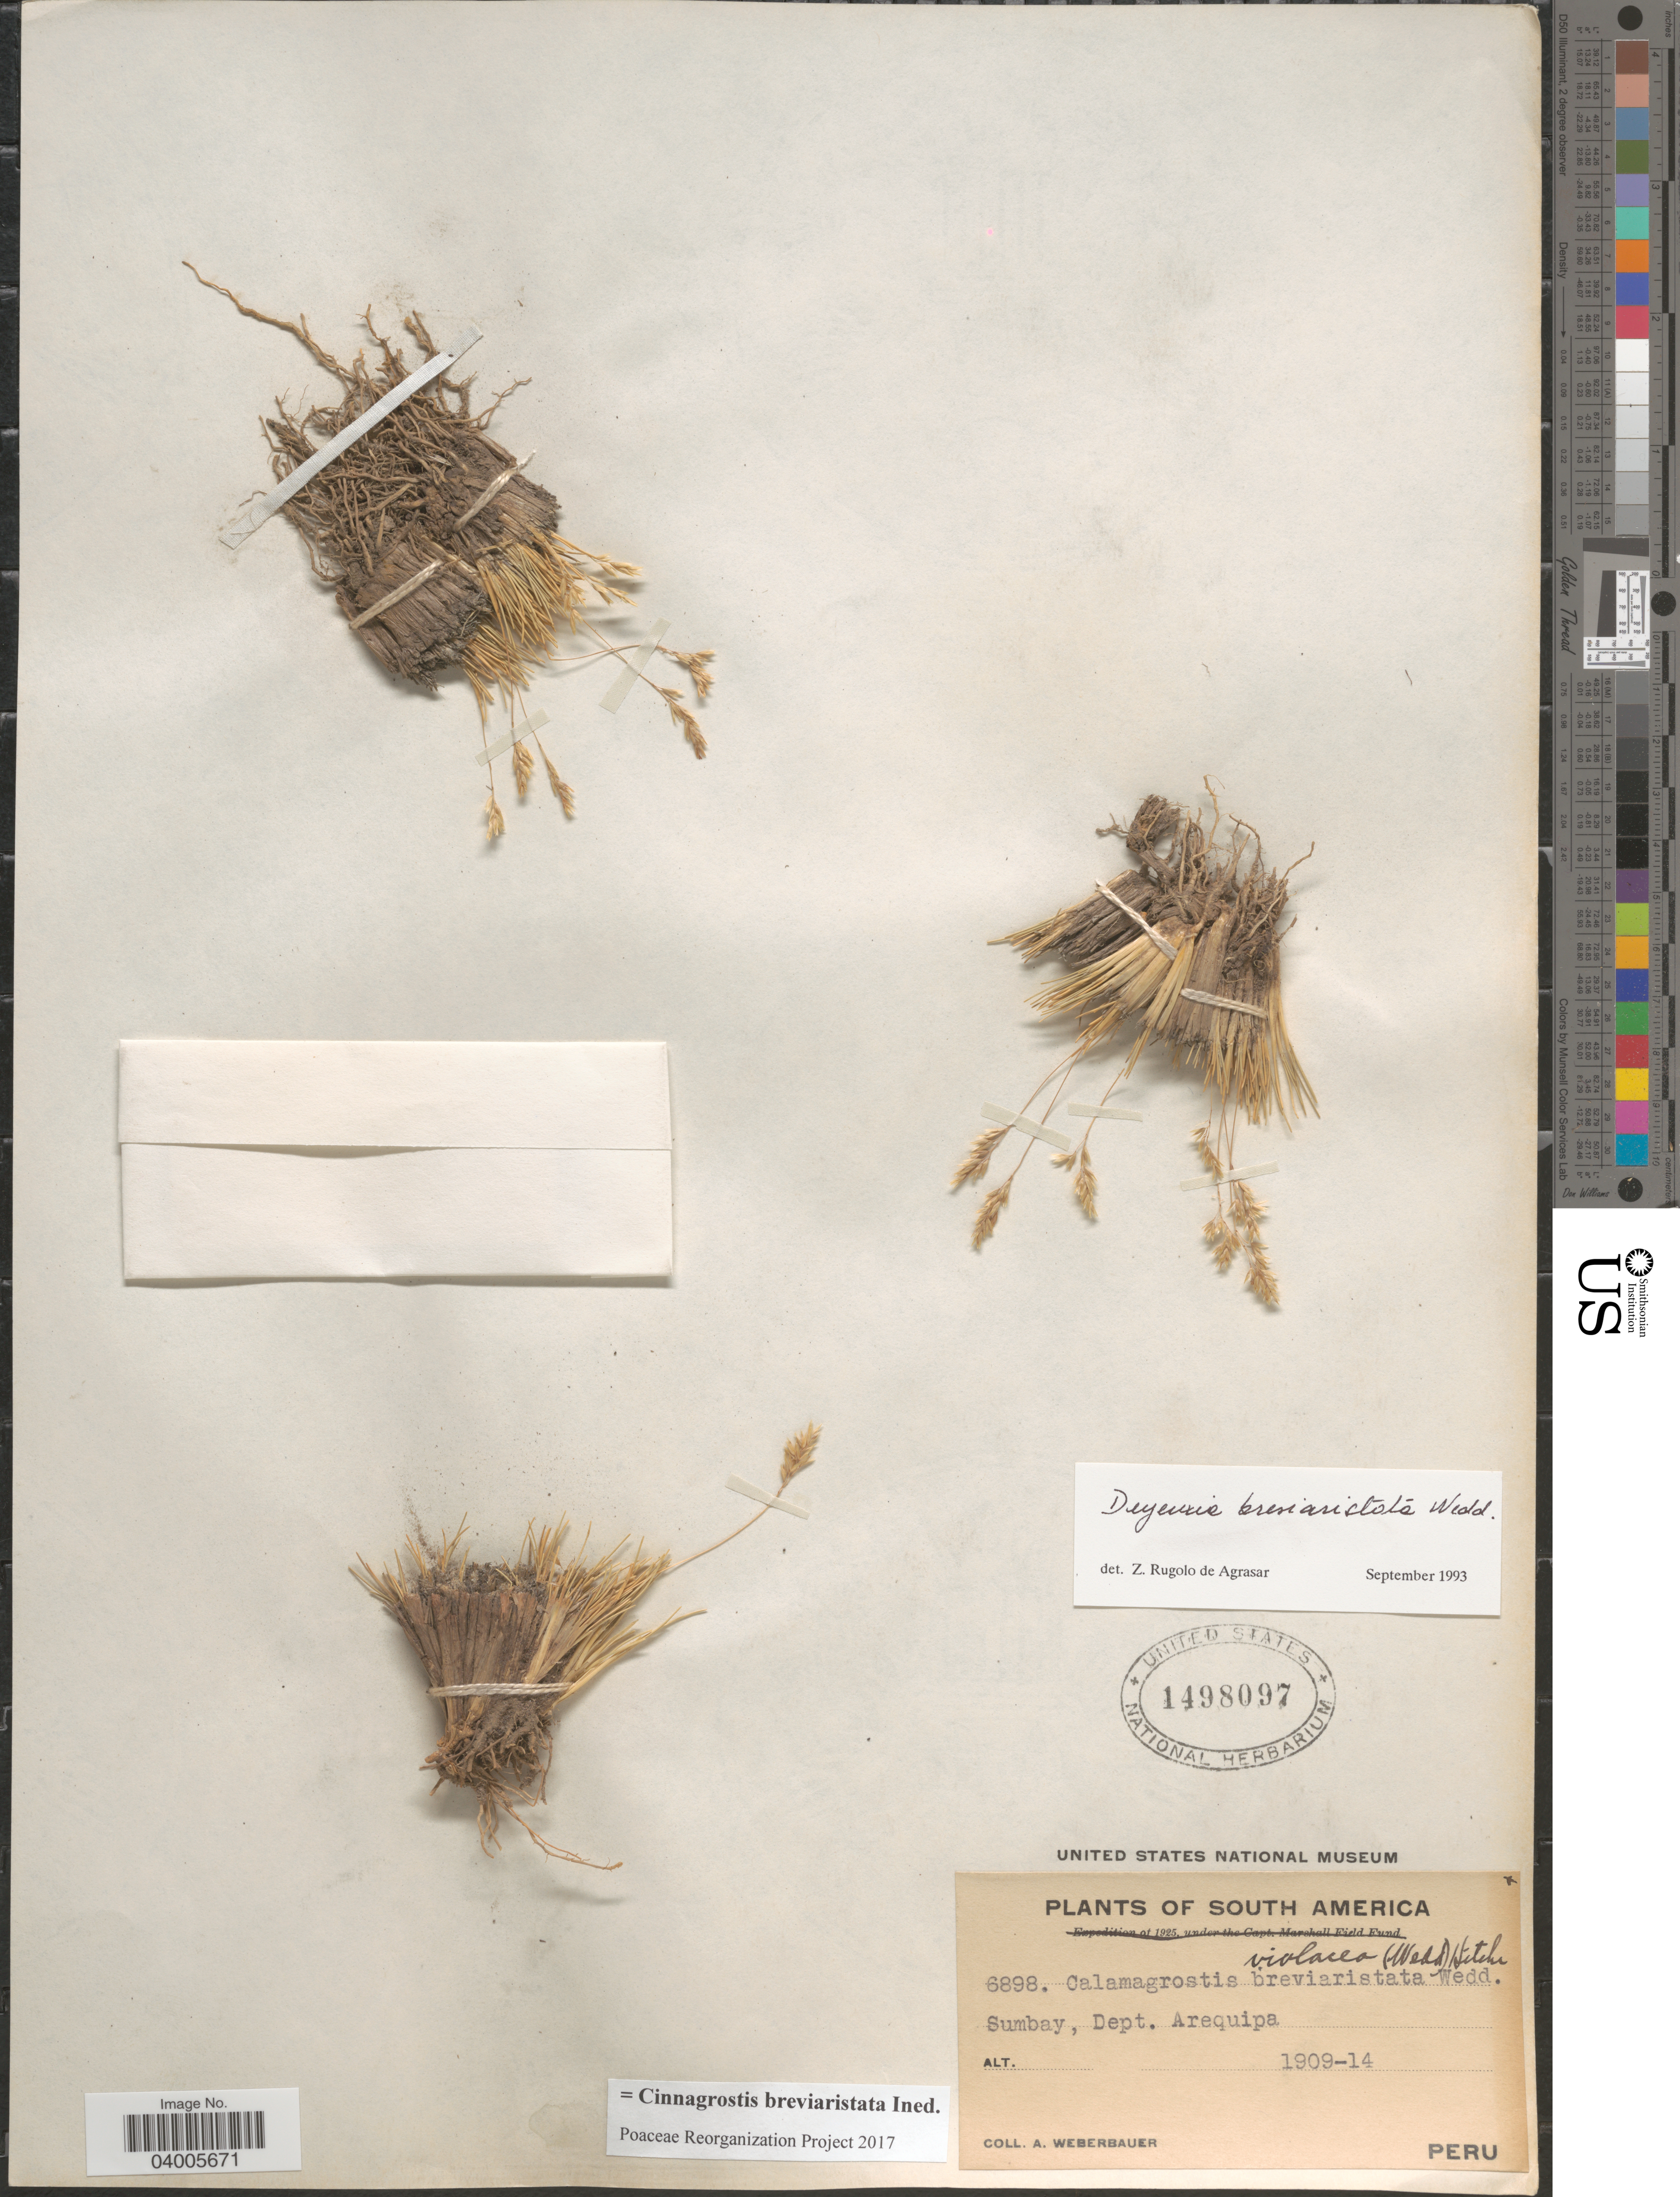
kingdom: Plantae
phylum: Tracheophyta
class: Liliopsida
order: Poales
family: Poaceae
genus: Cinnagrostis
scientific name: Cinnagrostis breviaristata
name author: (Wedd.) P.M. Peterson et al.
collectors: A. Weberbauer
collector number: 6898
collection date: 1909/1914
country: Peru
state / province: Arequipa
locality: Sumbay, Dept. Arequipa.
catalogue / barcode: US 1498097